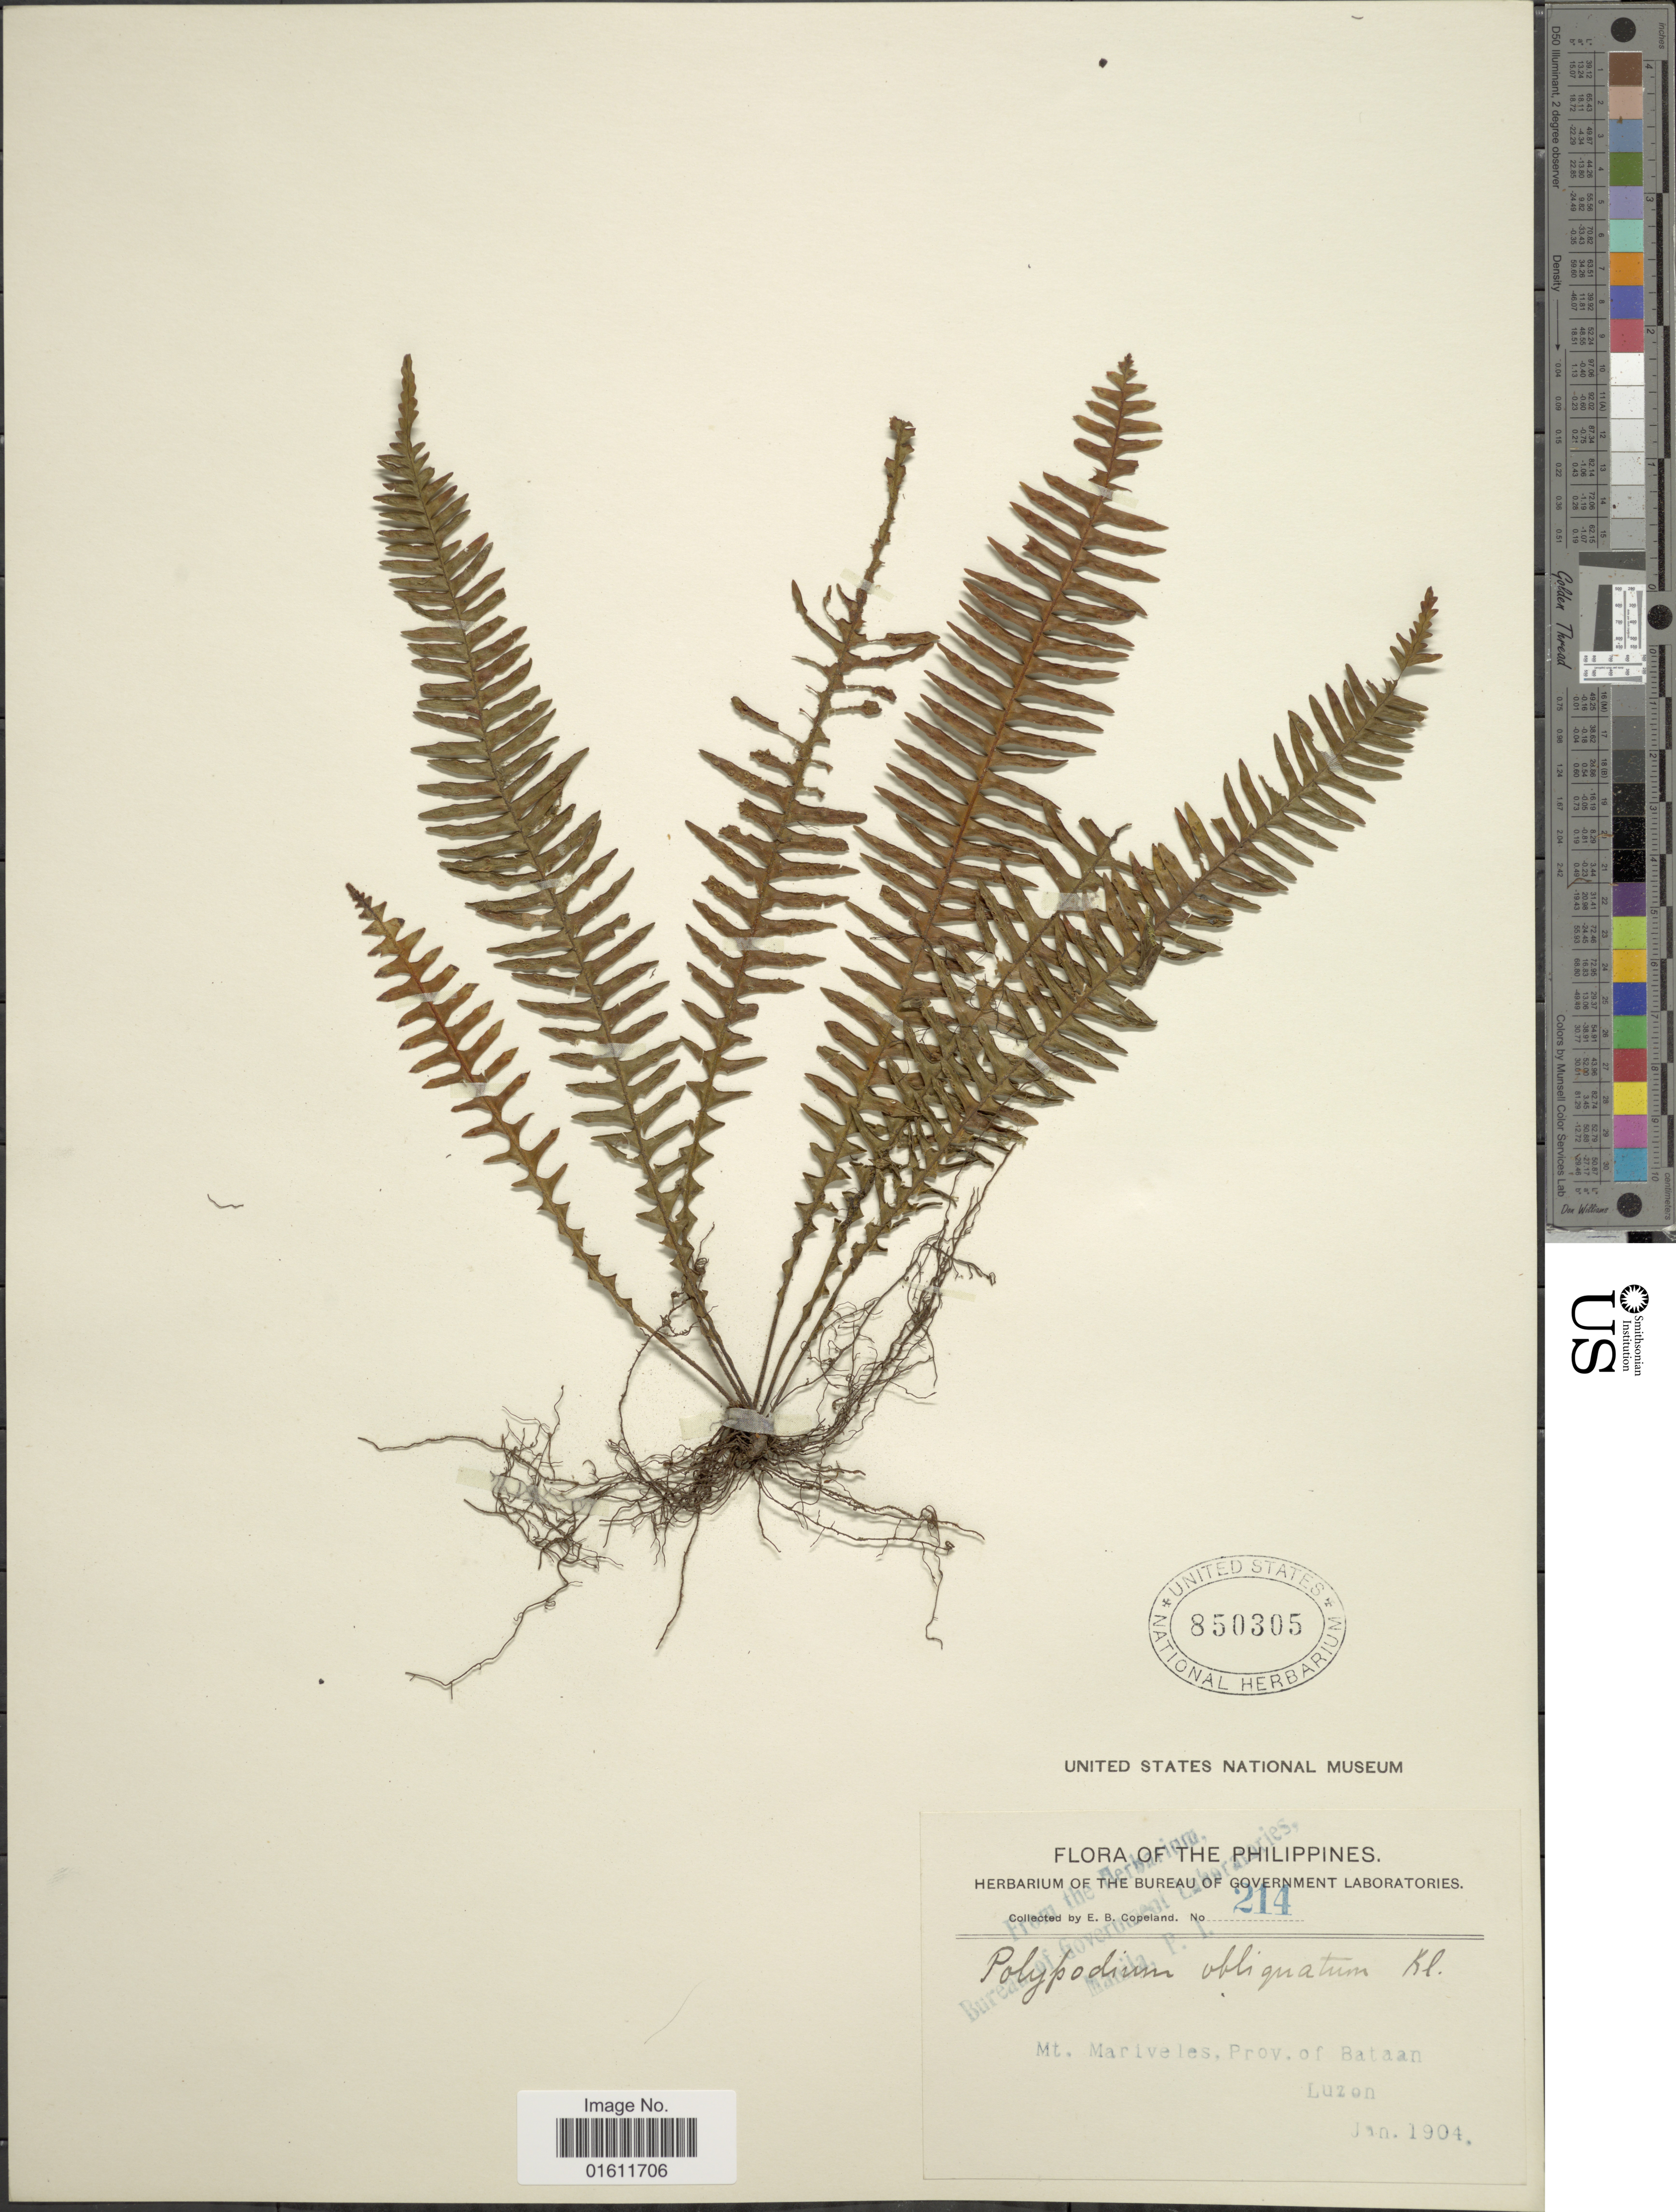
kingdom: Plantae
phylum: Tracheophyta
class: Polypodiopsida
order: Polypodiales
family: Polypodiaceae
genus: Prosaptia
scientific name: Prosaptia obliquata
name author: (Blume) Mett.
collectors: E. B. Copeland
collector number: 214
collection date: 1904-01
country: Philippines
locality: Luzon, Mt. Mariveles, Prov. of Bataan.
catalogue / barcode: US 850305